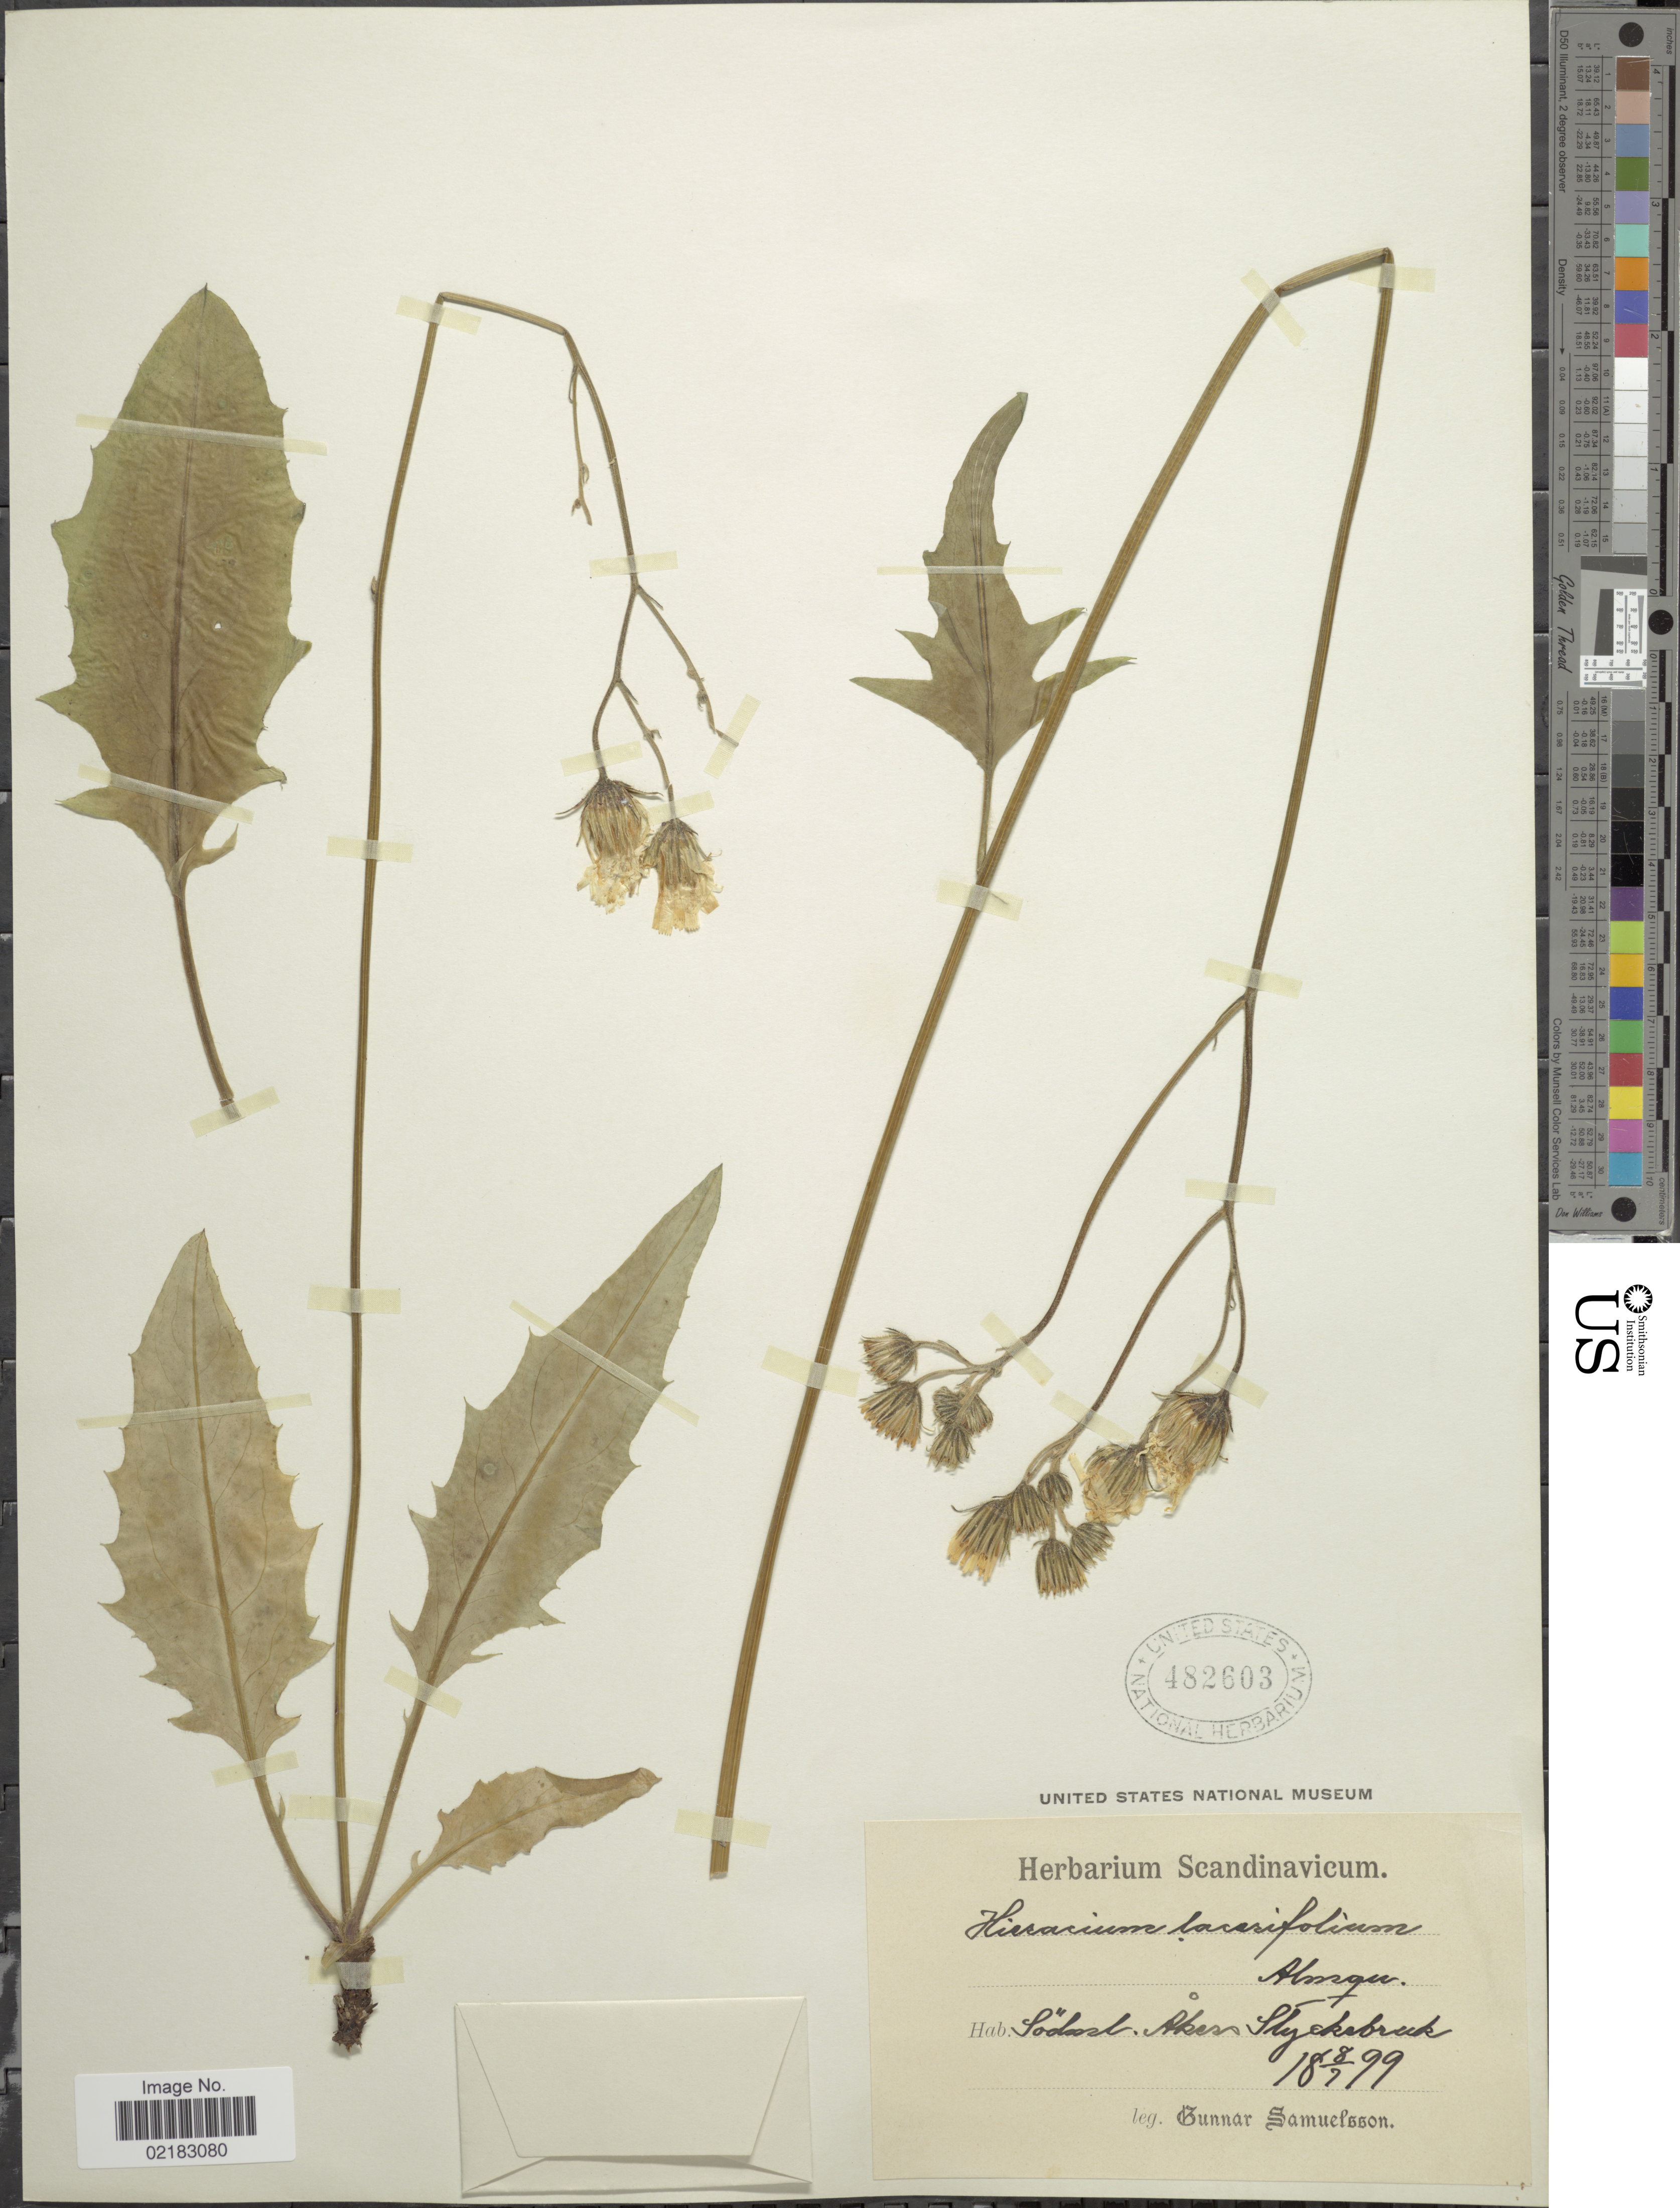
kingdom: Plantae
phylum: Tracheophyta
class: Magnoliopsida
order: Asterales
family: Asteraceae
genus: Hieracium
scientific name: Hieracium lacerifolium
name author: Almquist ex Dahlst.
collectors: G. Samuelsson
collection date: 1899-07-08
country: Sweden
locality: Slodeor Åkers styckebruk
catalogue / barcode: US 482603